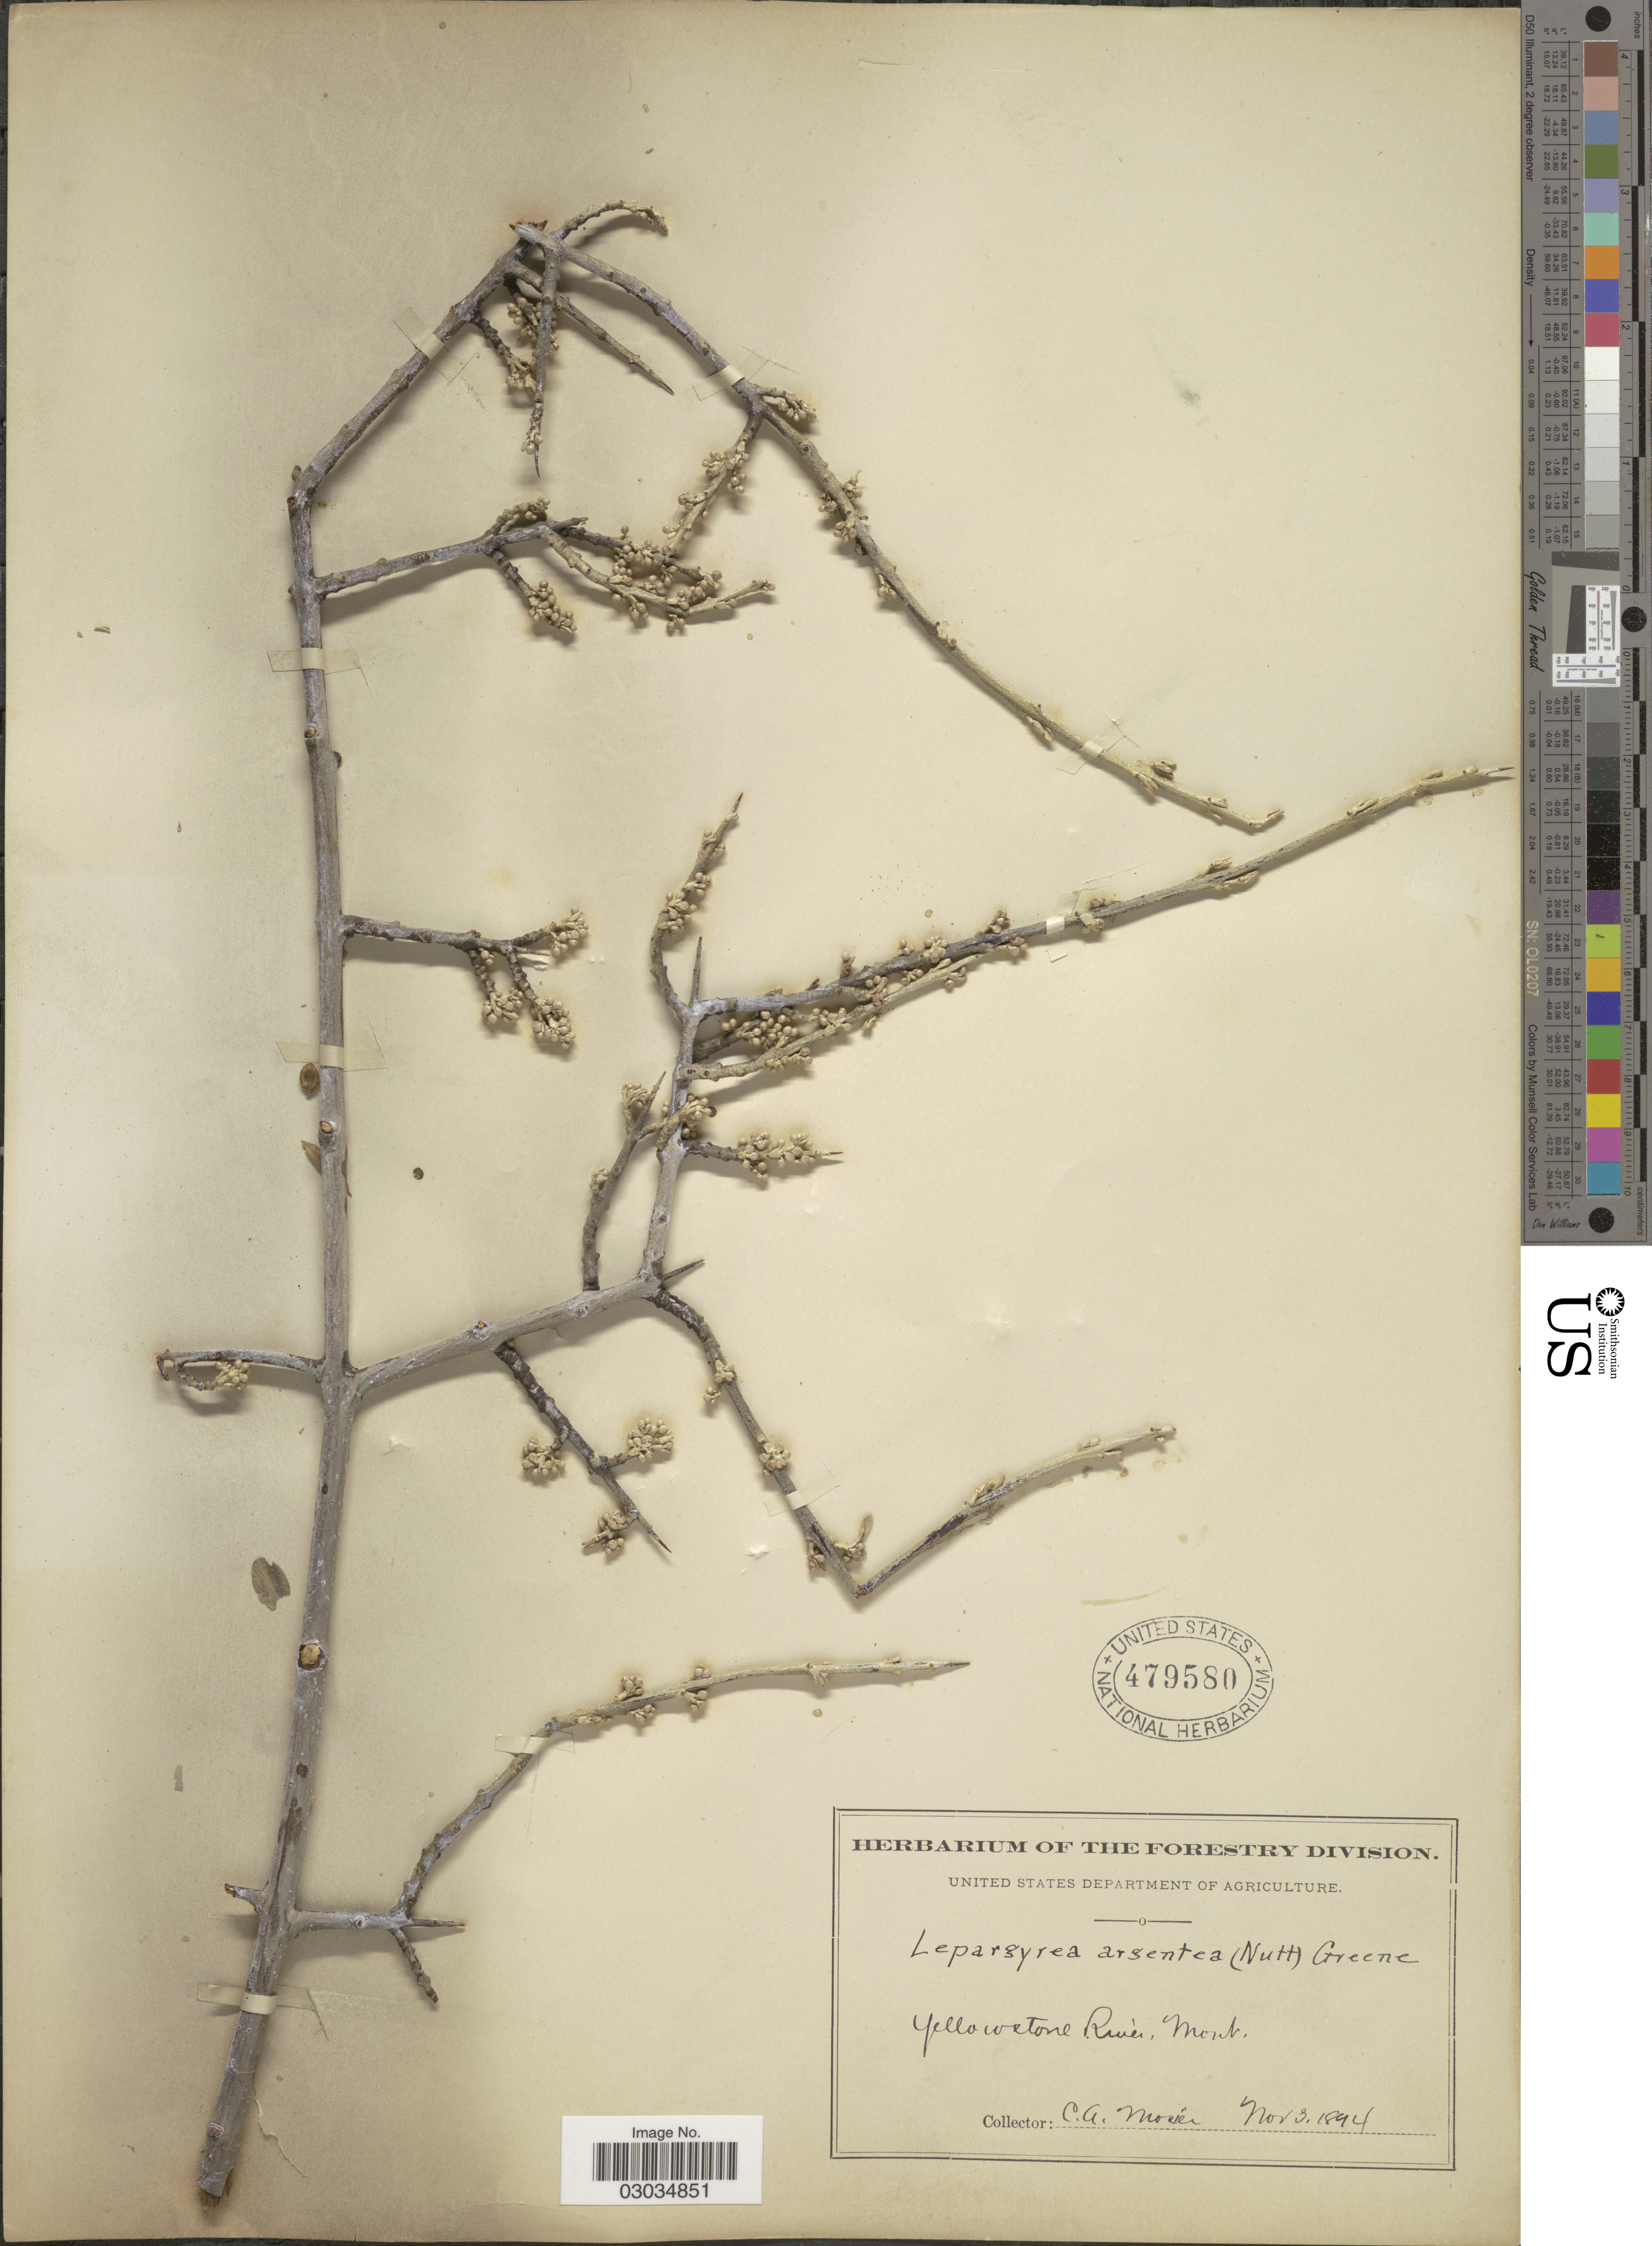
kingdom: Plantae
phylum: Tracheophyta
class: Magnoliopsida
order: Rosales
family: Elaeagnaceae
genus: Shepherdia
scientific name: Shepherdia argentea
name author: (Pursh) Nutt.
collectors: C. A. Mosier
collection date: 1894-11-03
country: United States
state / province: Montana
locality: Yellowstone River.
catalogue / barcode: US 479580